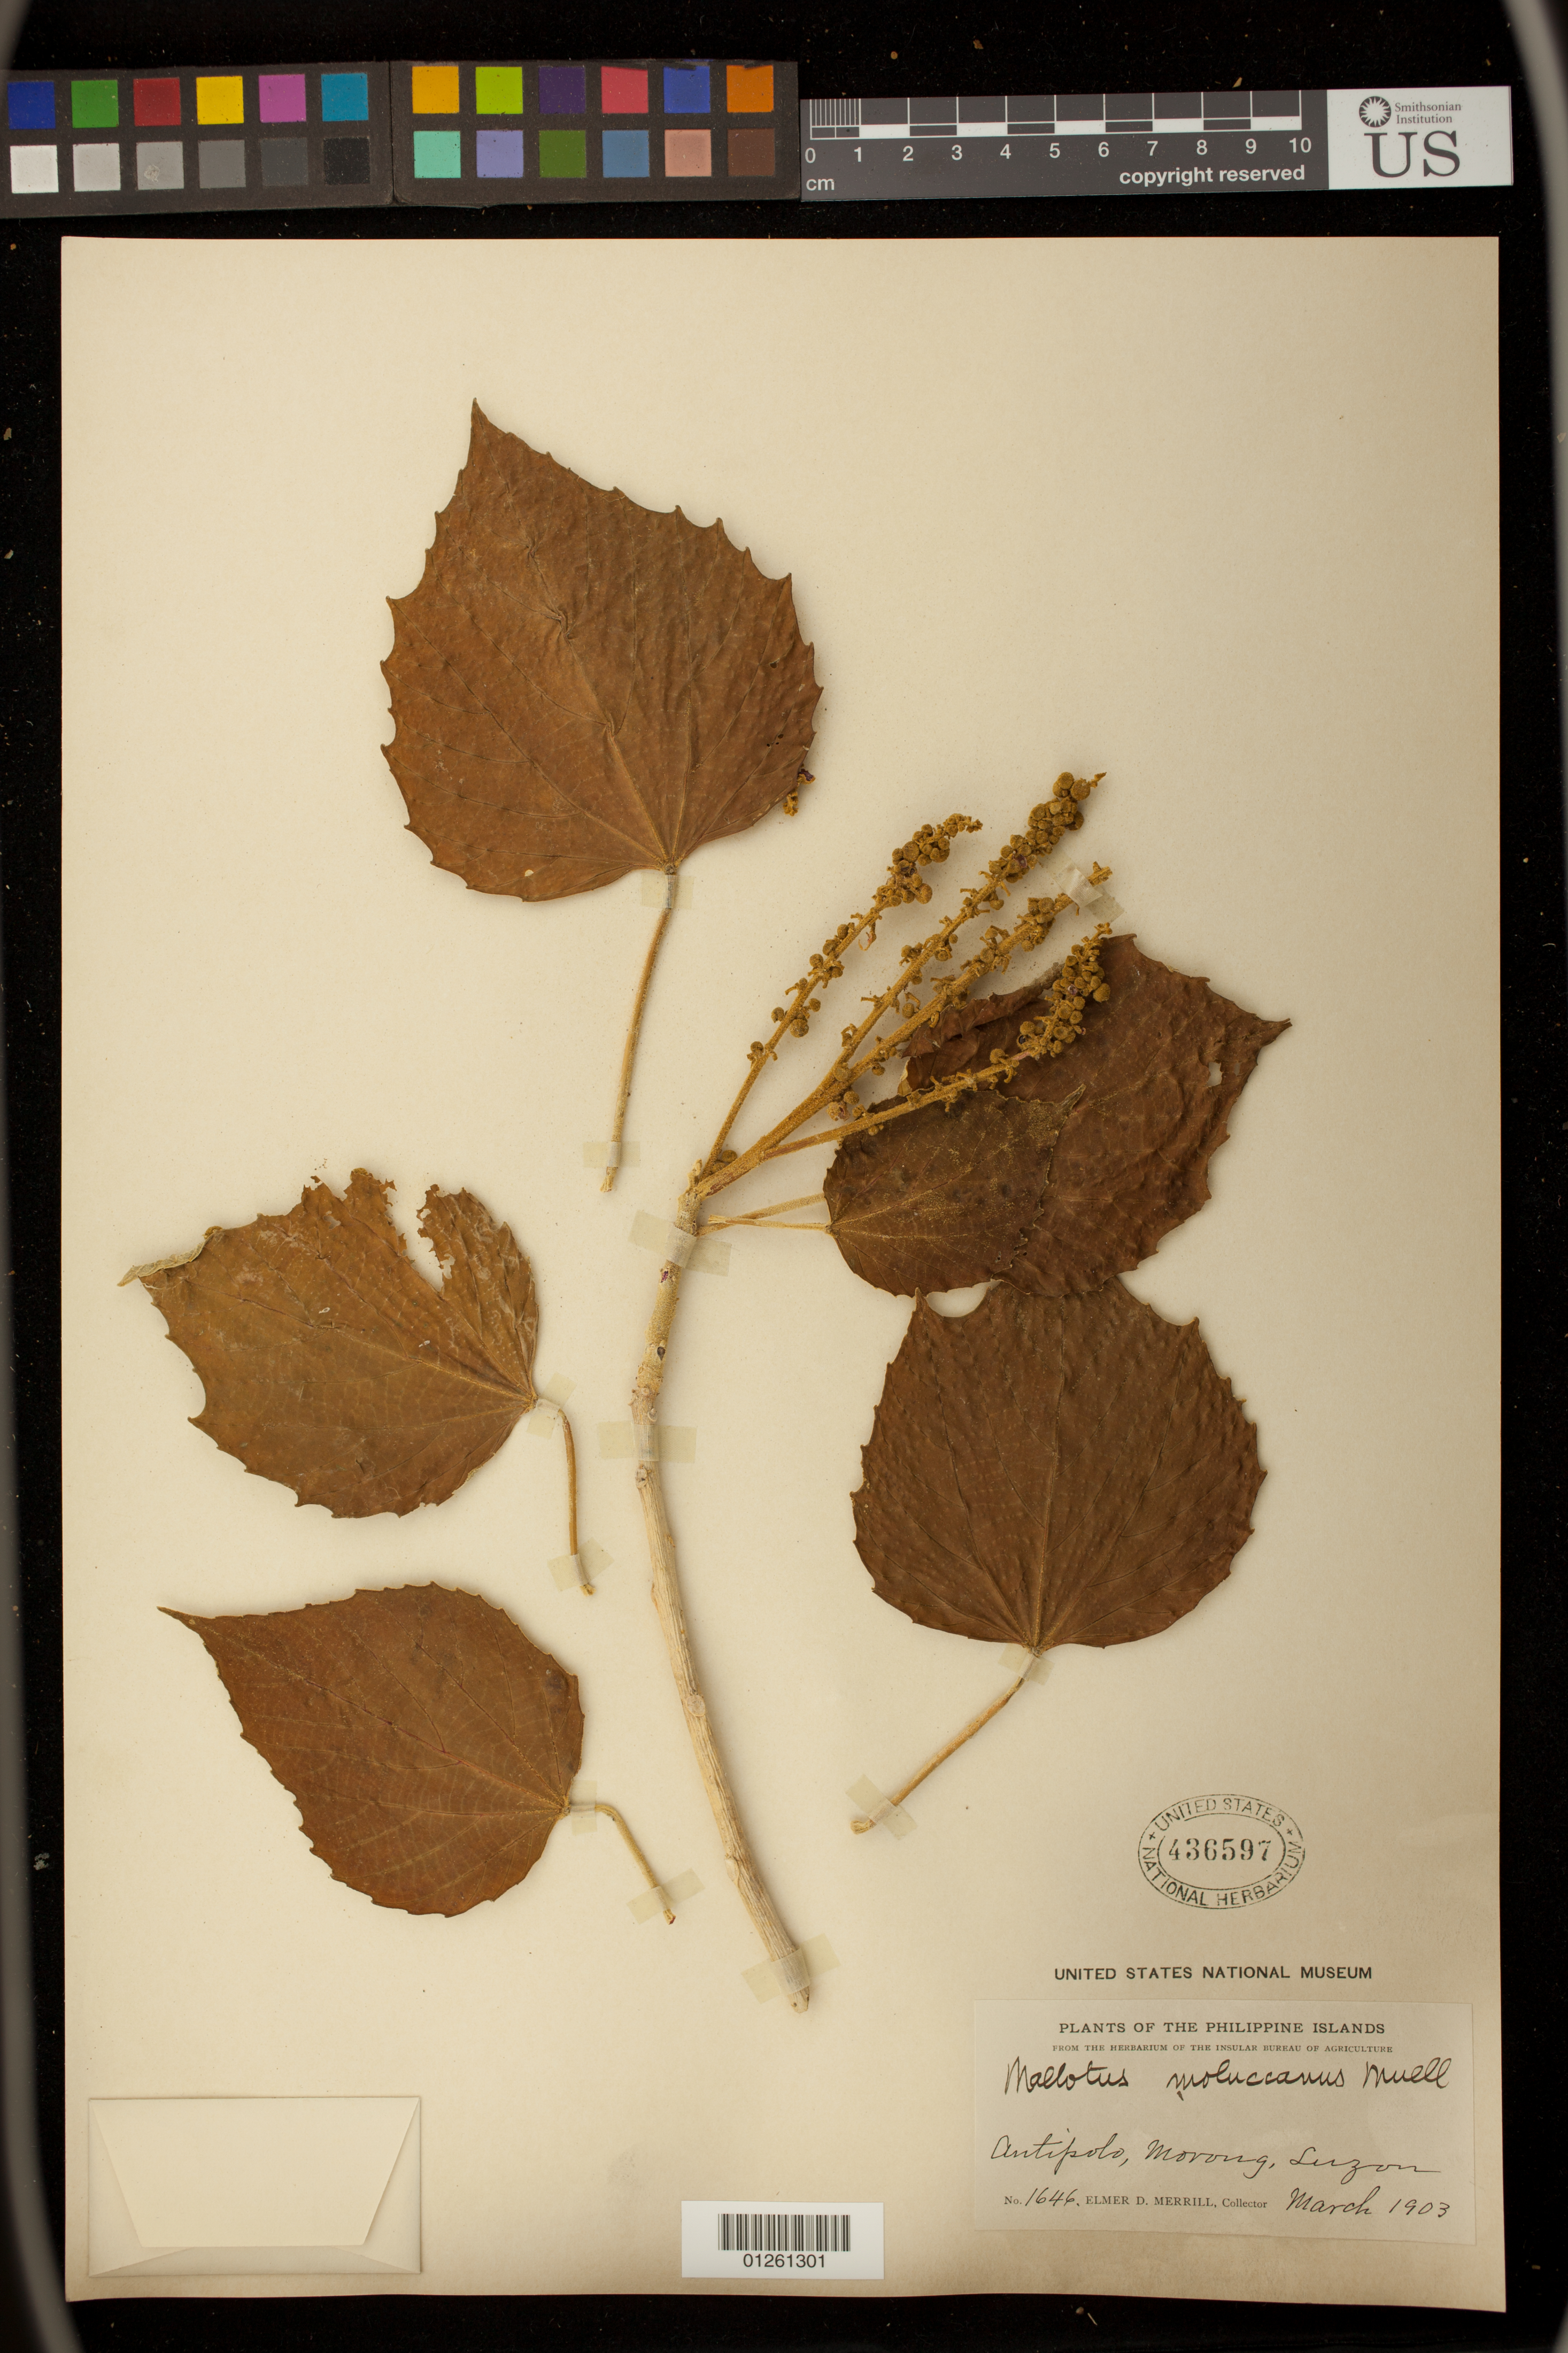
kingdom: Plantae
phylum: Tracheophyta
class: Magnoliopsida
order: Malpighiales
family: Euphorbiaceae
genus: Melanolepis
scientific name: Melanolepis multiglandulosa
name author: (Reinw. ex Blume) Rchb. f. & Zoll.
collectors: E. D. Merrill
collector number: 1646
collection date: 1903-03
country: Philippines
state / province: Calabarzon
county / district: Rizal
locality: Antipolo, (Morong), Luzon.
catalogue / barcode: US 436597